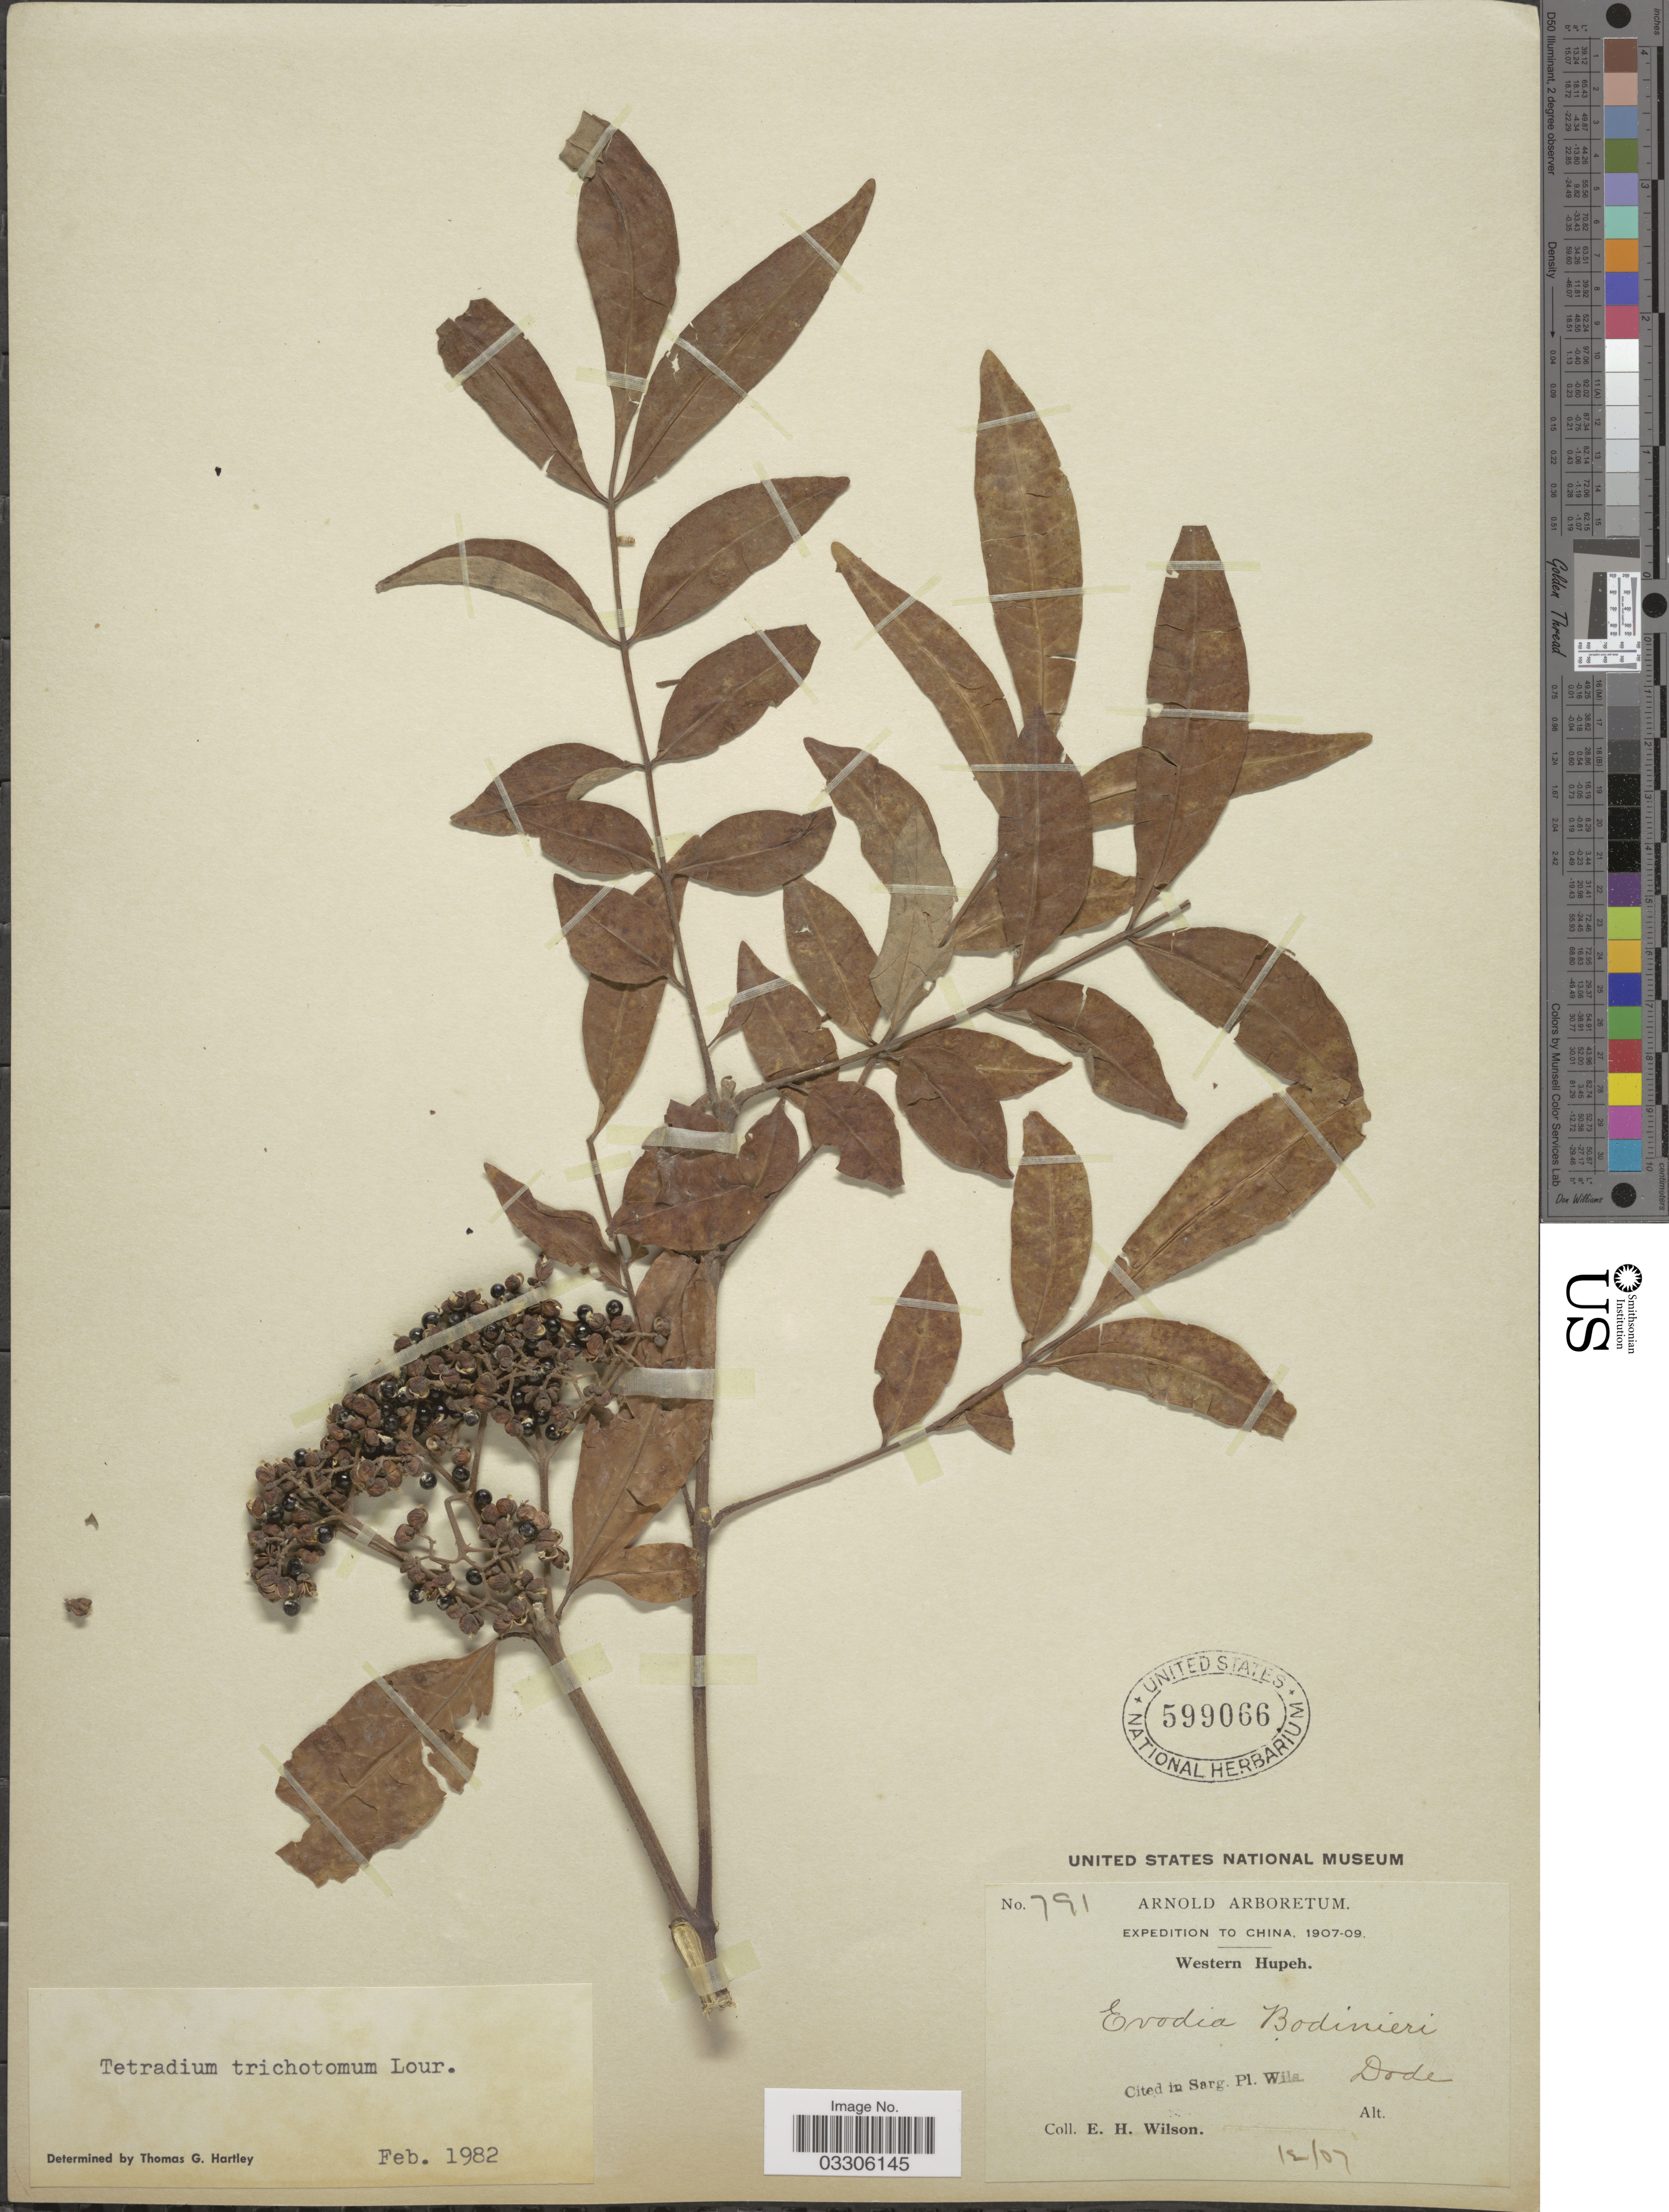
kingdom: Plantae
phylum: Tracheophyta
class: Magnoliopsida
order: Sapindales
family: Rutaceae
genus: Tetradium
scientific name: Tetradium trichotomum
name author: Lour.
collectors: E. Wilson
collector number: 791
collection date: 1907-12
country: China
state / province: Hubei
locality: Western Hupeh.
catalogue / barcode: US 599066